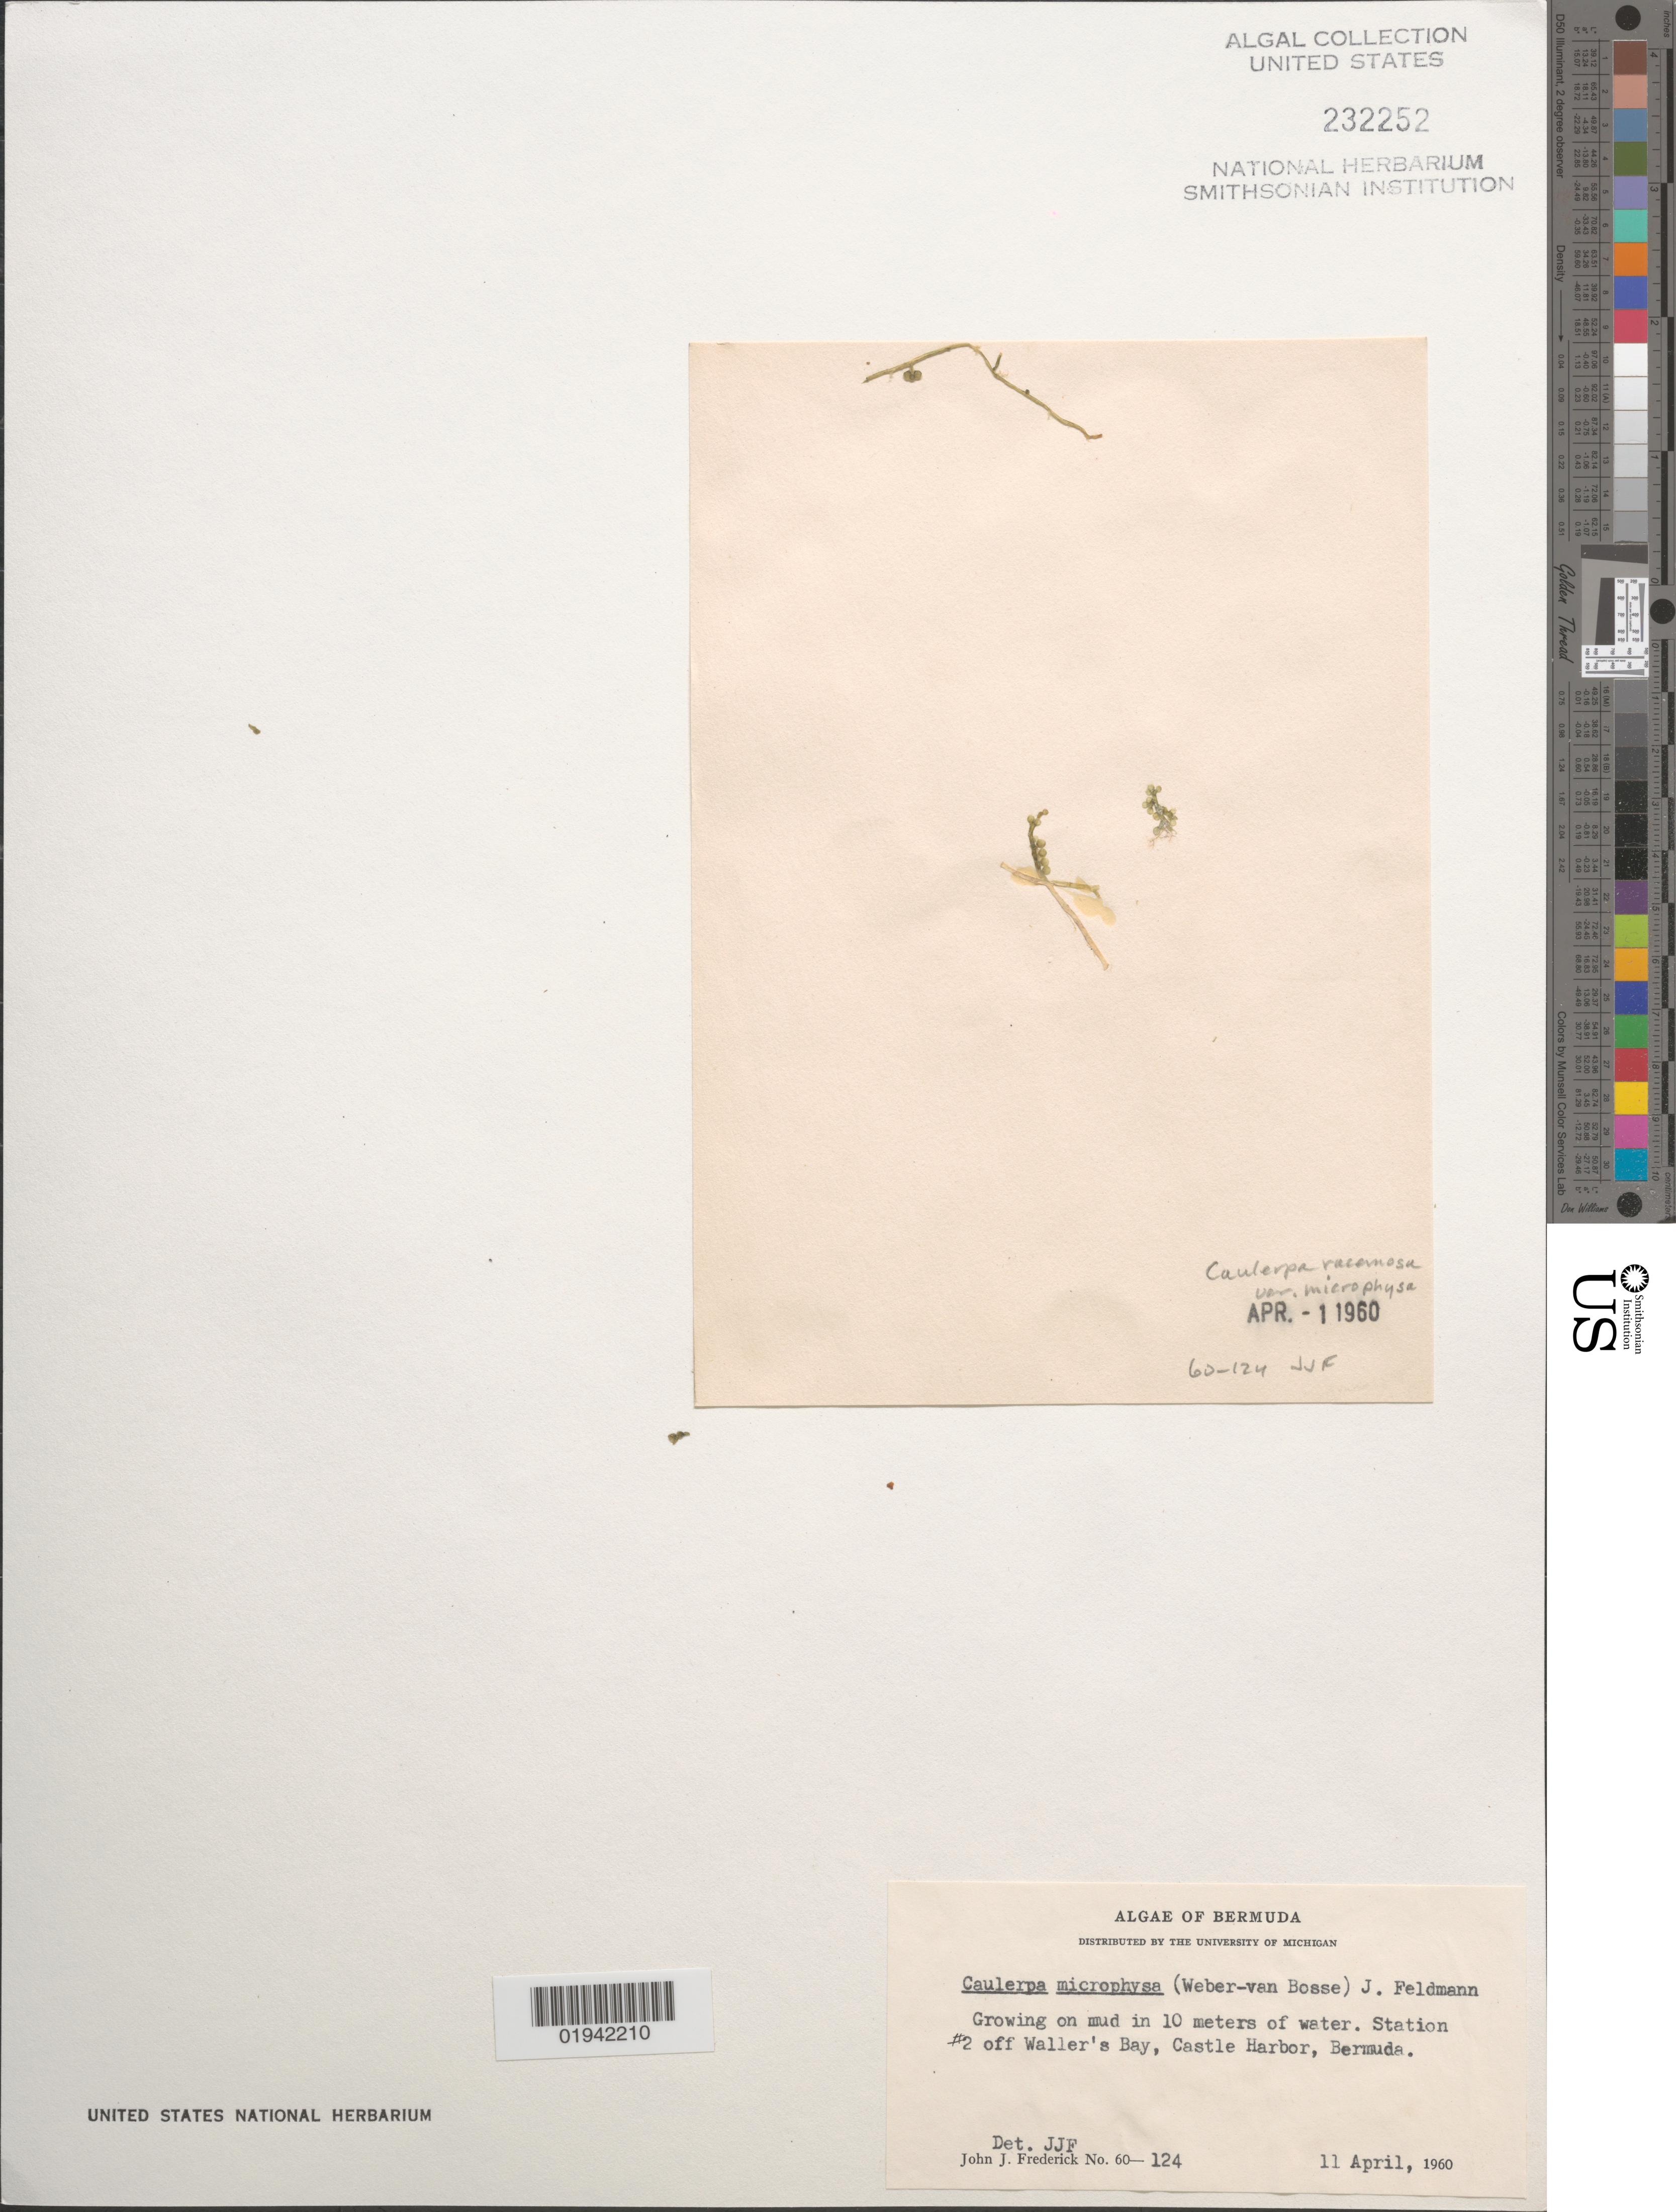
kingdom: Plantae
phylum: Chlorophyta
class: Ulvophyceae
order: Bryopsidales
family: Caulerpaceae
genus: Caulerpa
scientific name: Caulerpa microphysa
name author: (Weber Bosse) Feldmann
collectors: J. Frederick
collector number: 60-124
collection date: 1960-04-11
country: Bermuda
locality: Station #2 off Waller's Bay, Castle Harbor.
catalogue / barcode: US 232252